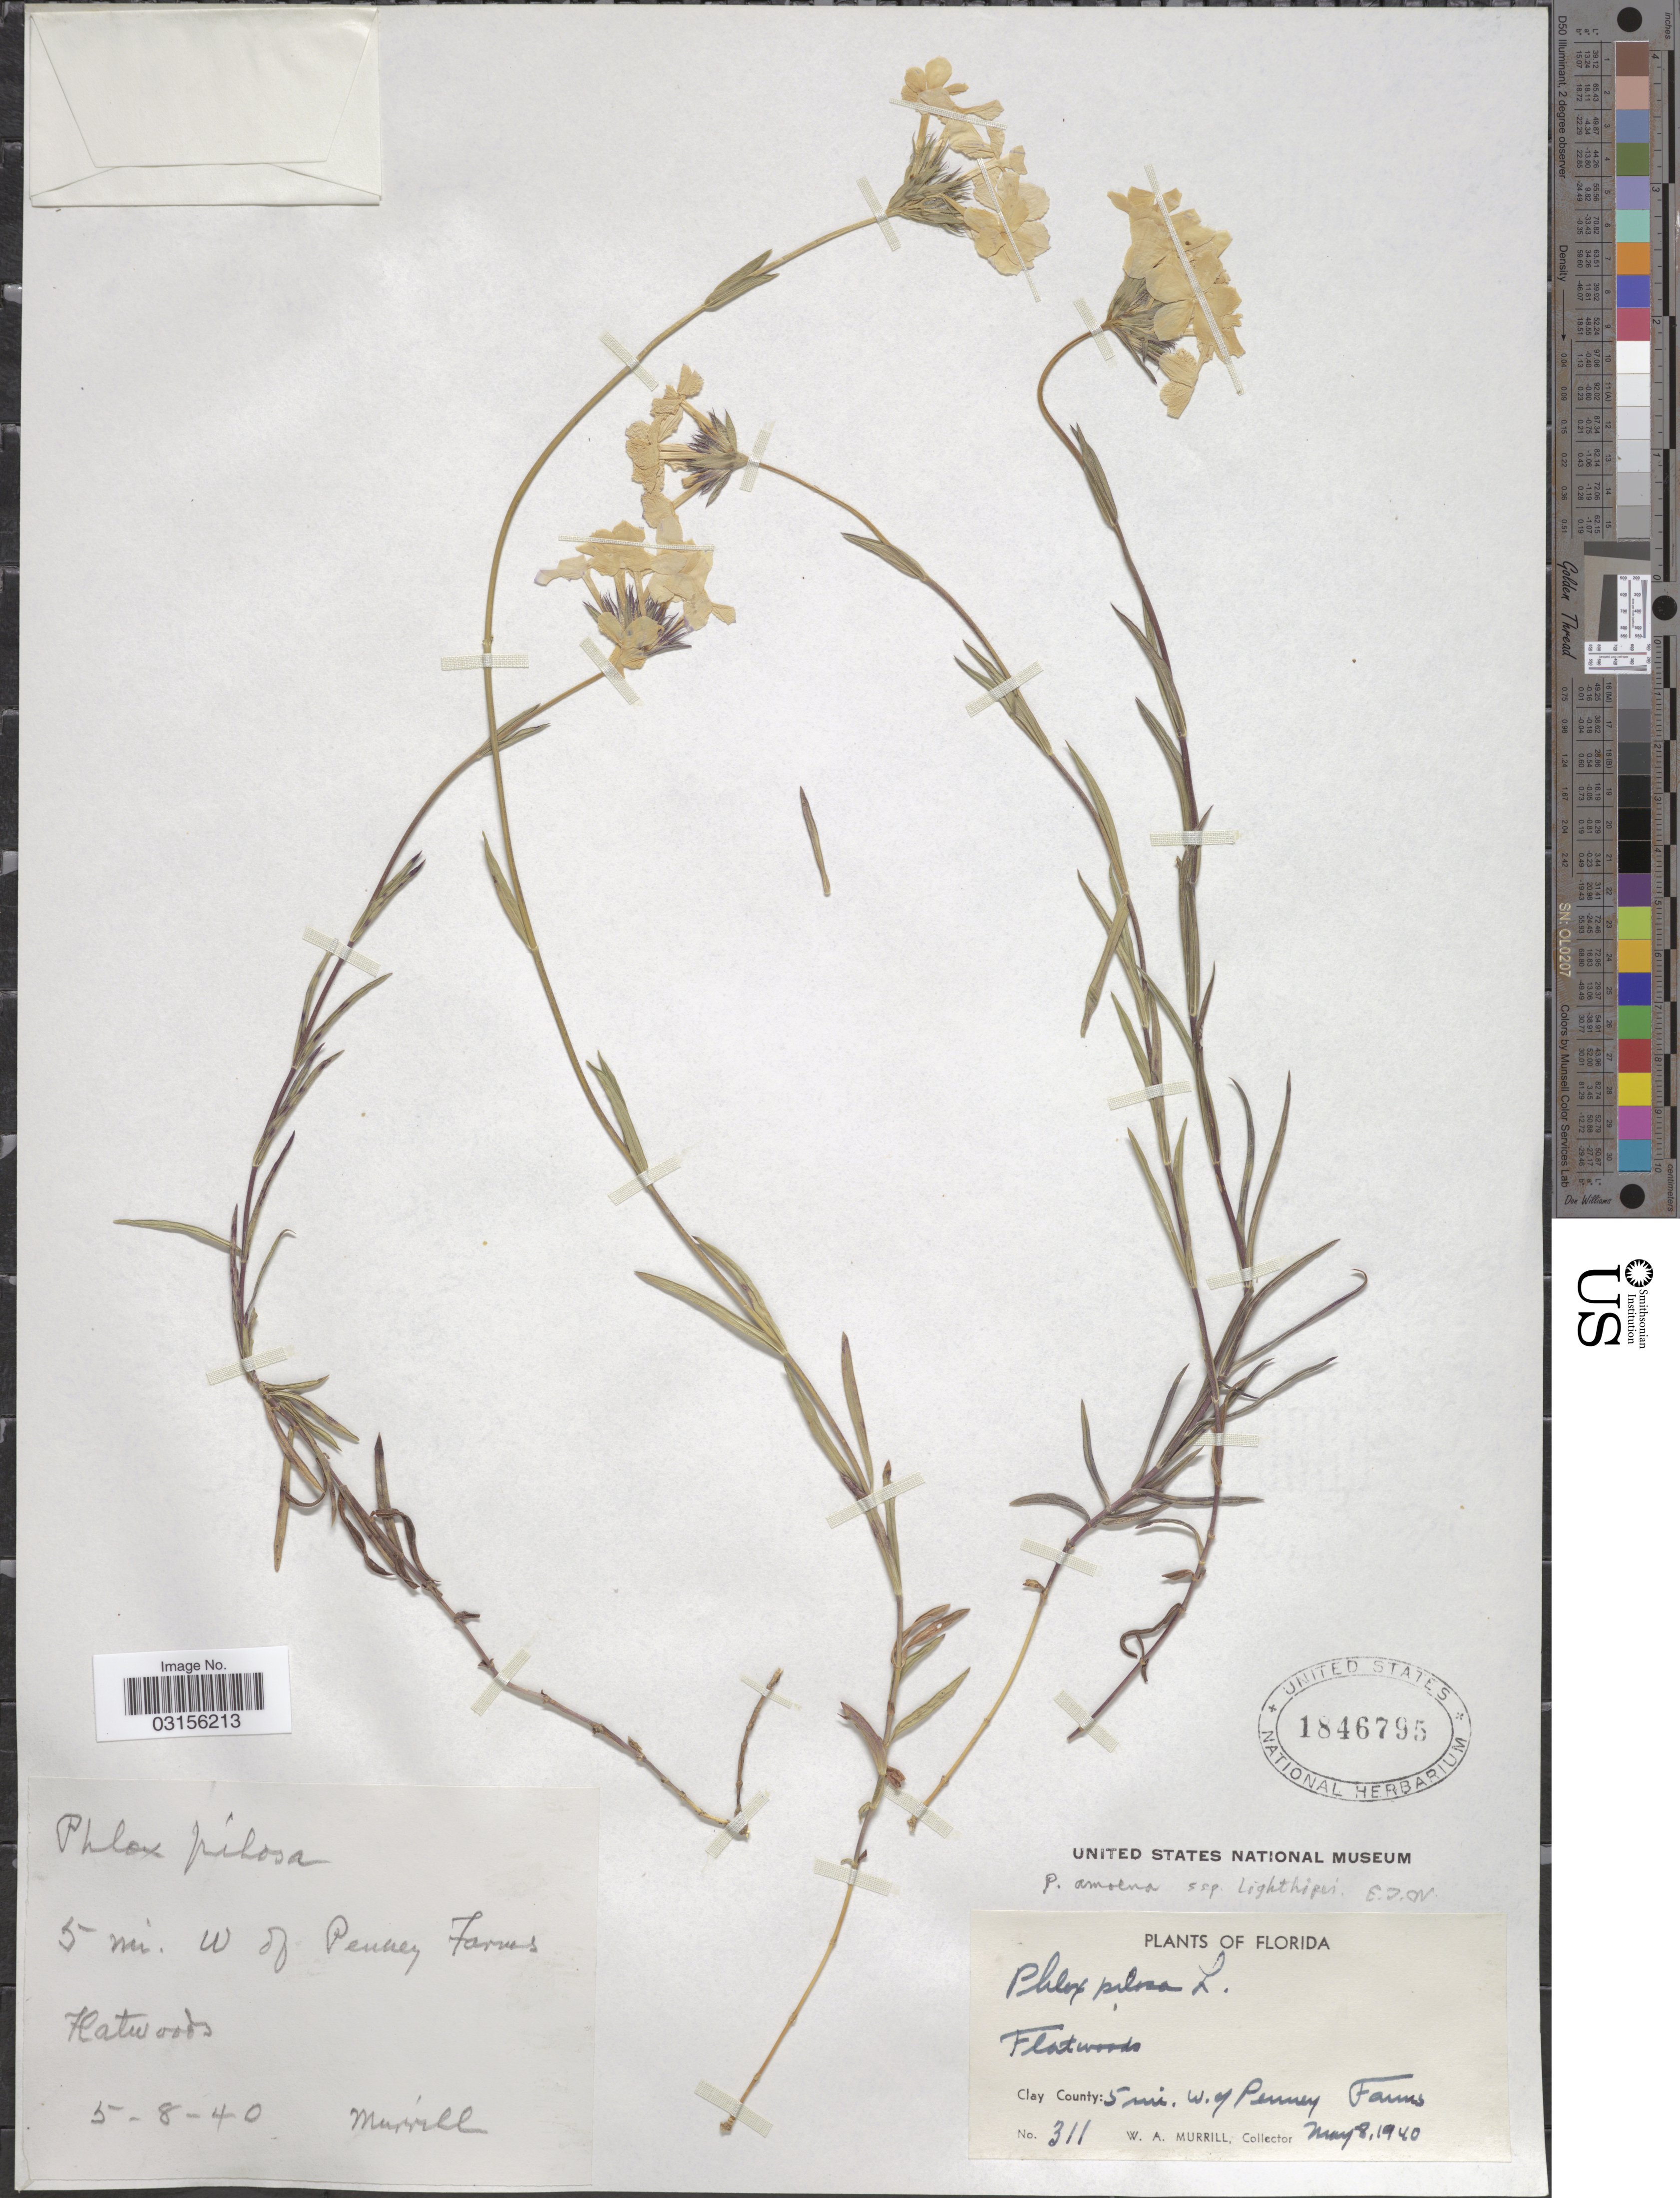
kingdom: Plantae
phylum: Tracheophyta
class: Magnoliopsida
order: Ericales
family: Polemoniaceae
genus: Phlox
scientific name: Phlox amoena subsp. lighthipei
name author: (Small) Wherry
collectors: W. A. Murrill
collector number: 311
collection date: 1940-05-08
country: United States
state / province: Florida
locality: Clay County: 5 mi. W. of Penney Farms.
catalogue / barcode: US 1846795